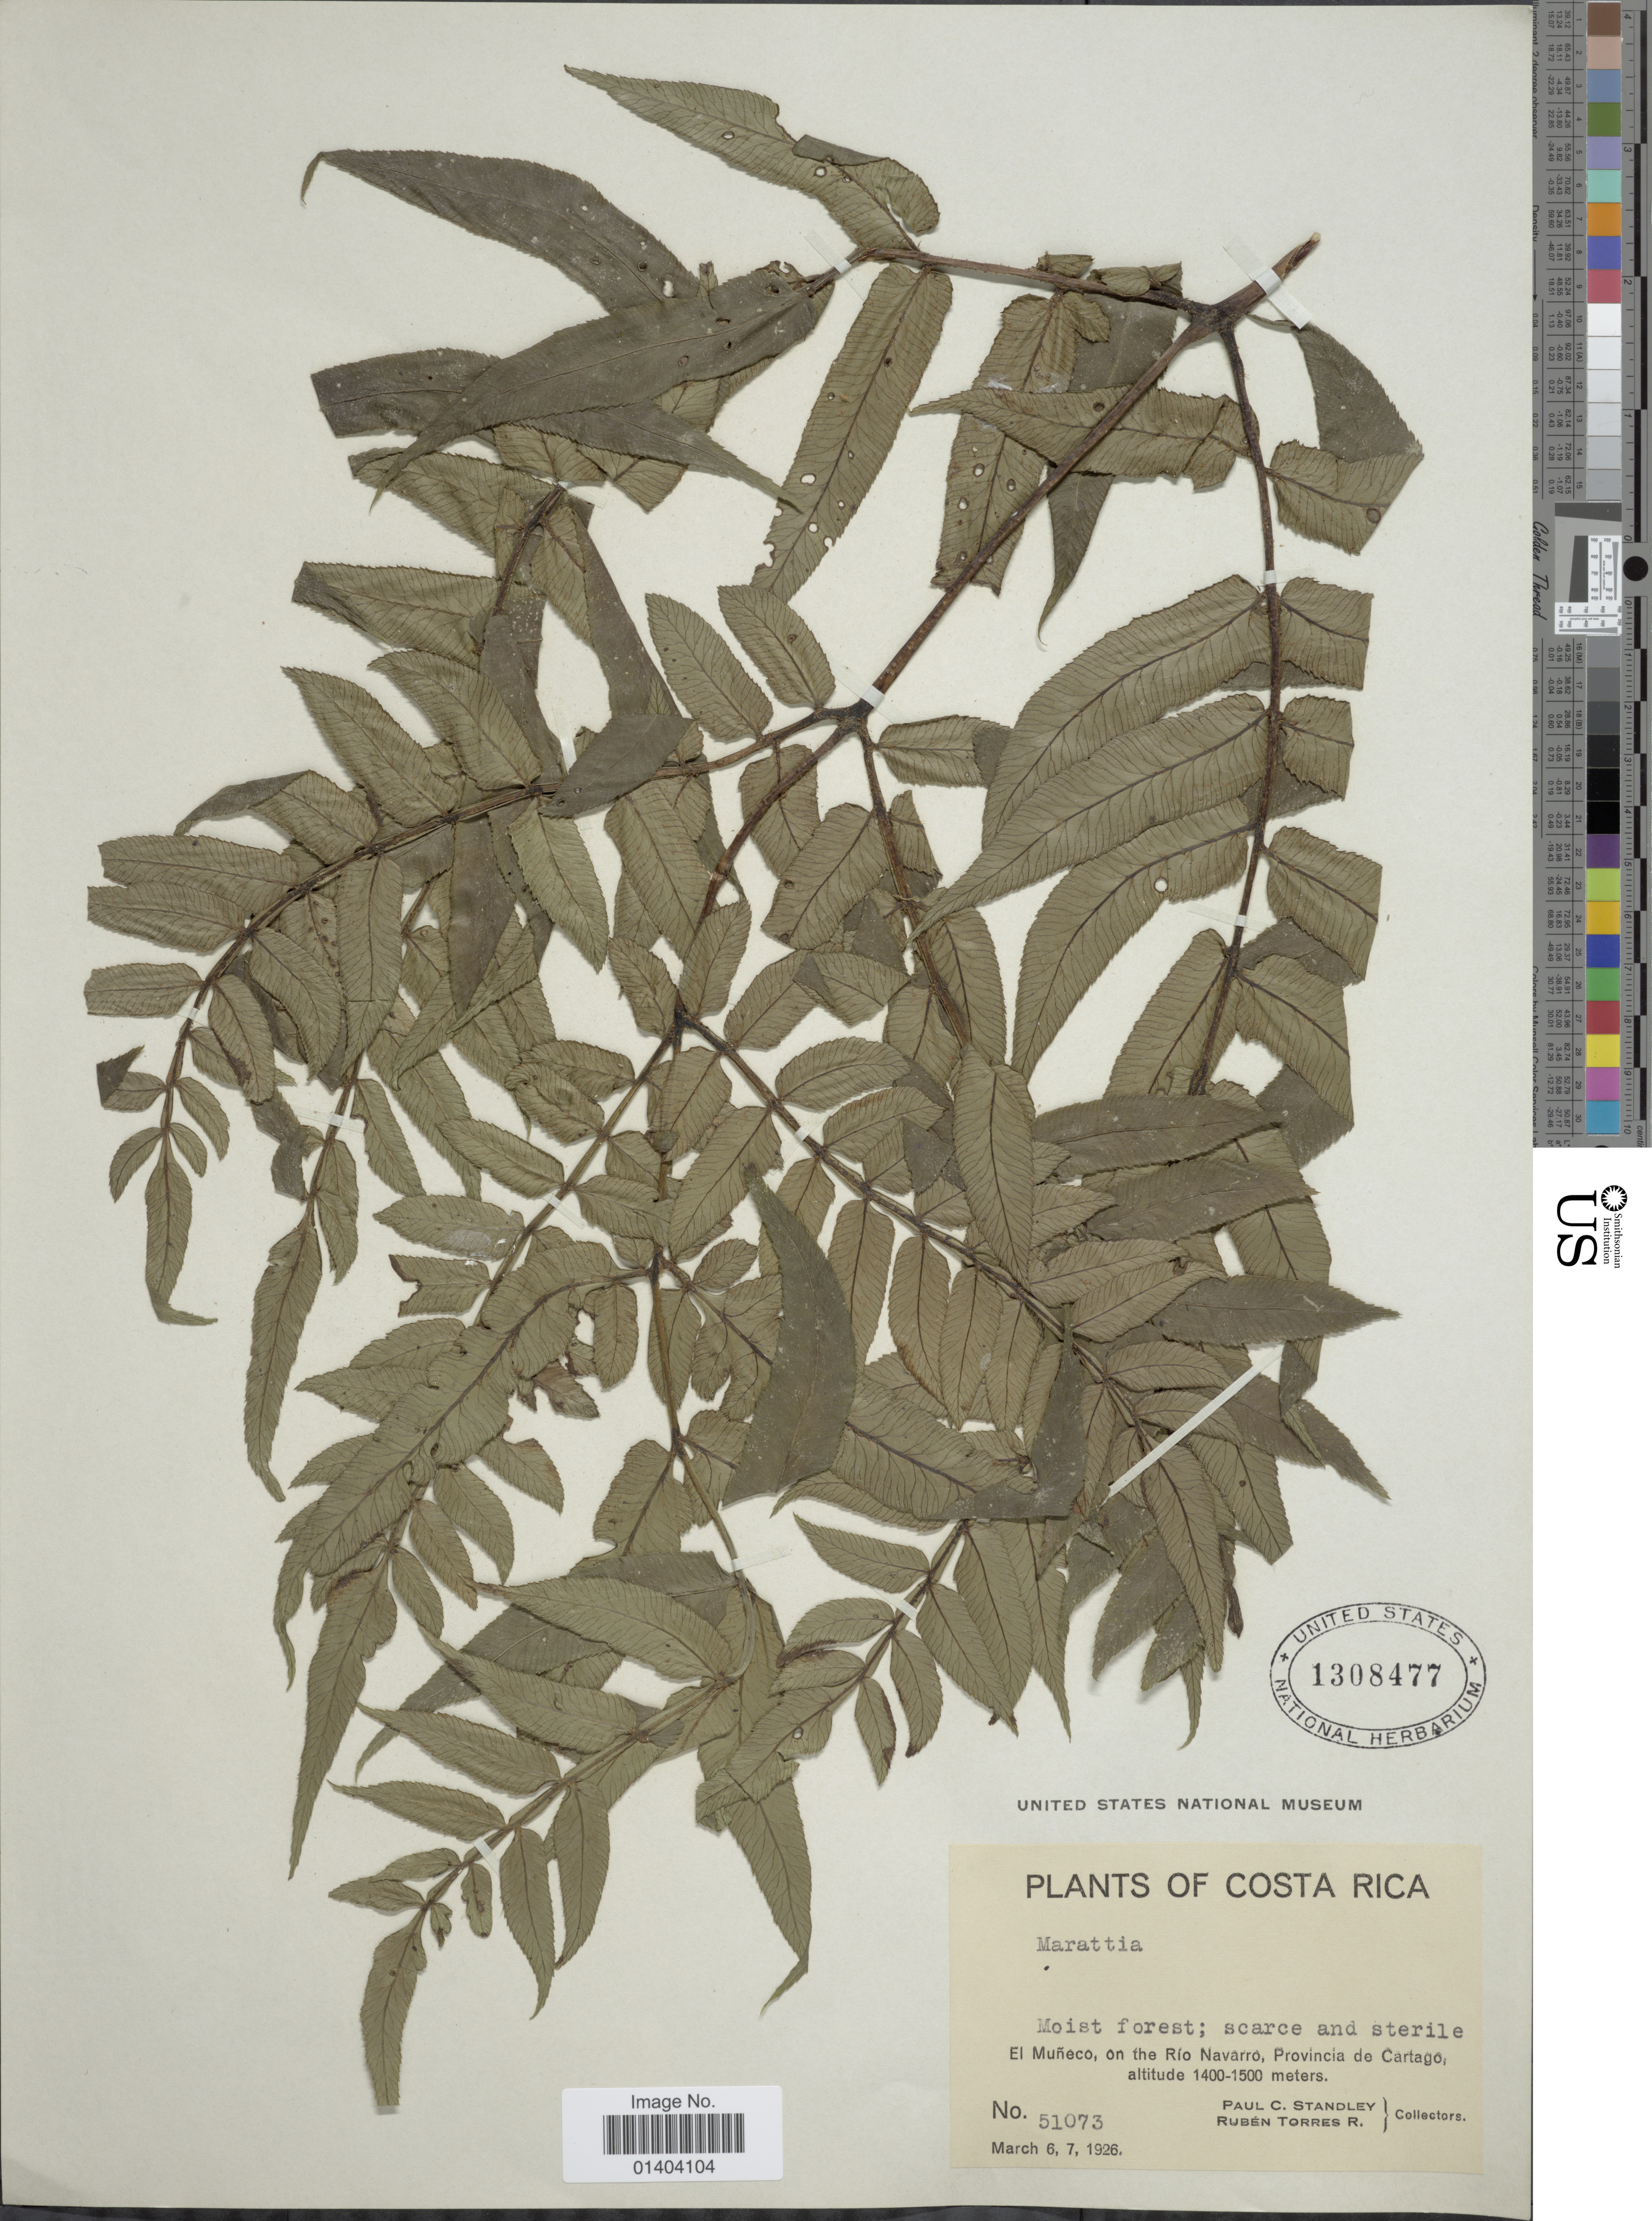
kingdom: Plantae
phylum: Tracheophyta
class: Polypodiopsida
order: Marattiales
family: Marattiaceae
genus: Marattia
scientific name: Marattia interposita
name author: Christ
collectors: P. C. Standley & R. Torres Rojas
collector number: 51073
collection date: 1926-03-06/1926-03-07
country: Costa Rica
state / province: Cartago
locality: El muñeco, on the rio Navarro provincia de Cartago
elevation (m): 1400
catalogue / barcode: US 1308477